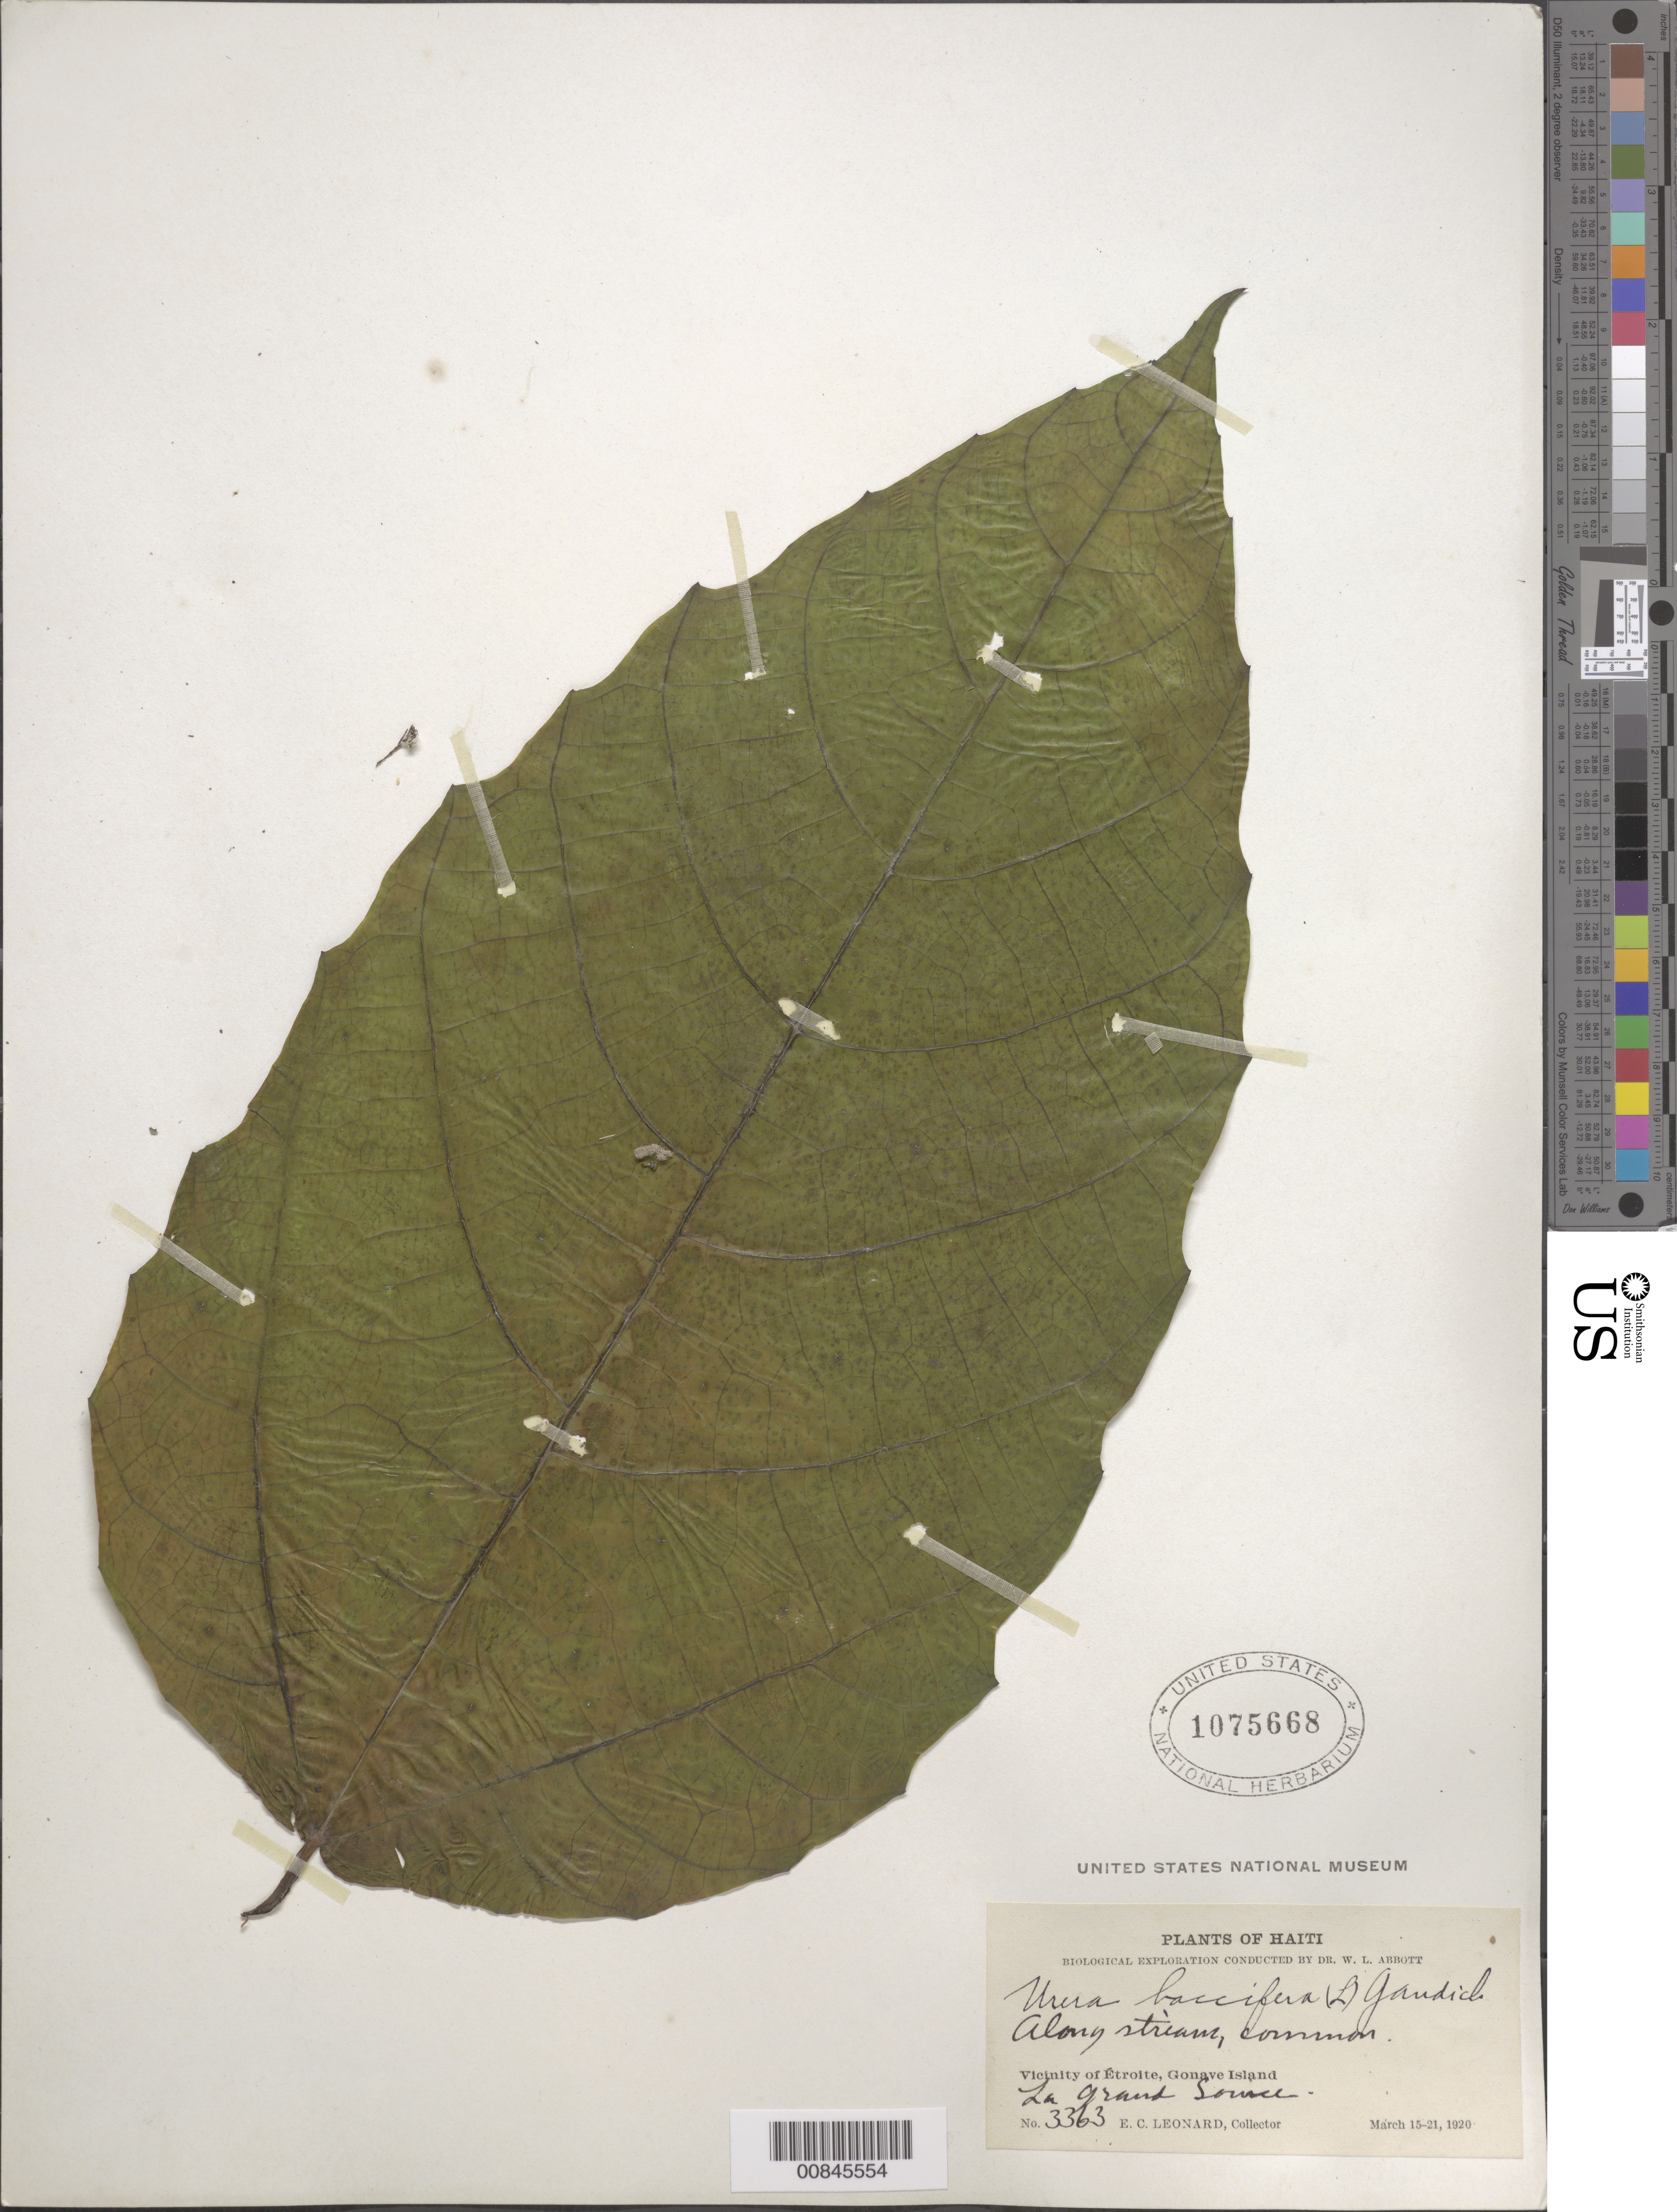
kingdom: Plantae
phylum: Tracheophyta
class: Magnoliopsida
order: Rosales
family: Urticaceae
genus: Urera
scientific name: Urera baccifera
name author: (L.) Gaudich. ex Wedd.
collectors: E. C. Leonard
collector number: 3363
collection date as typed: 15 Mar 1920 to 21 Mar 1920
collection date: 1920-03-15/1920-03-21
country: Haiti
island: Gonave I.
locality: Vicinity of Étroite, Gonave Island. La Grand Source.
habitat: Along stream.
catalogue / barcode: US 1075668